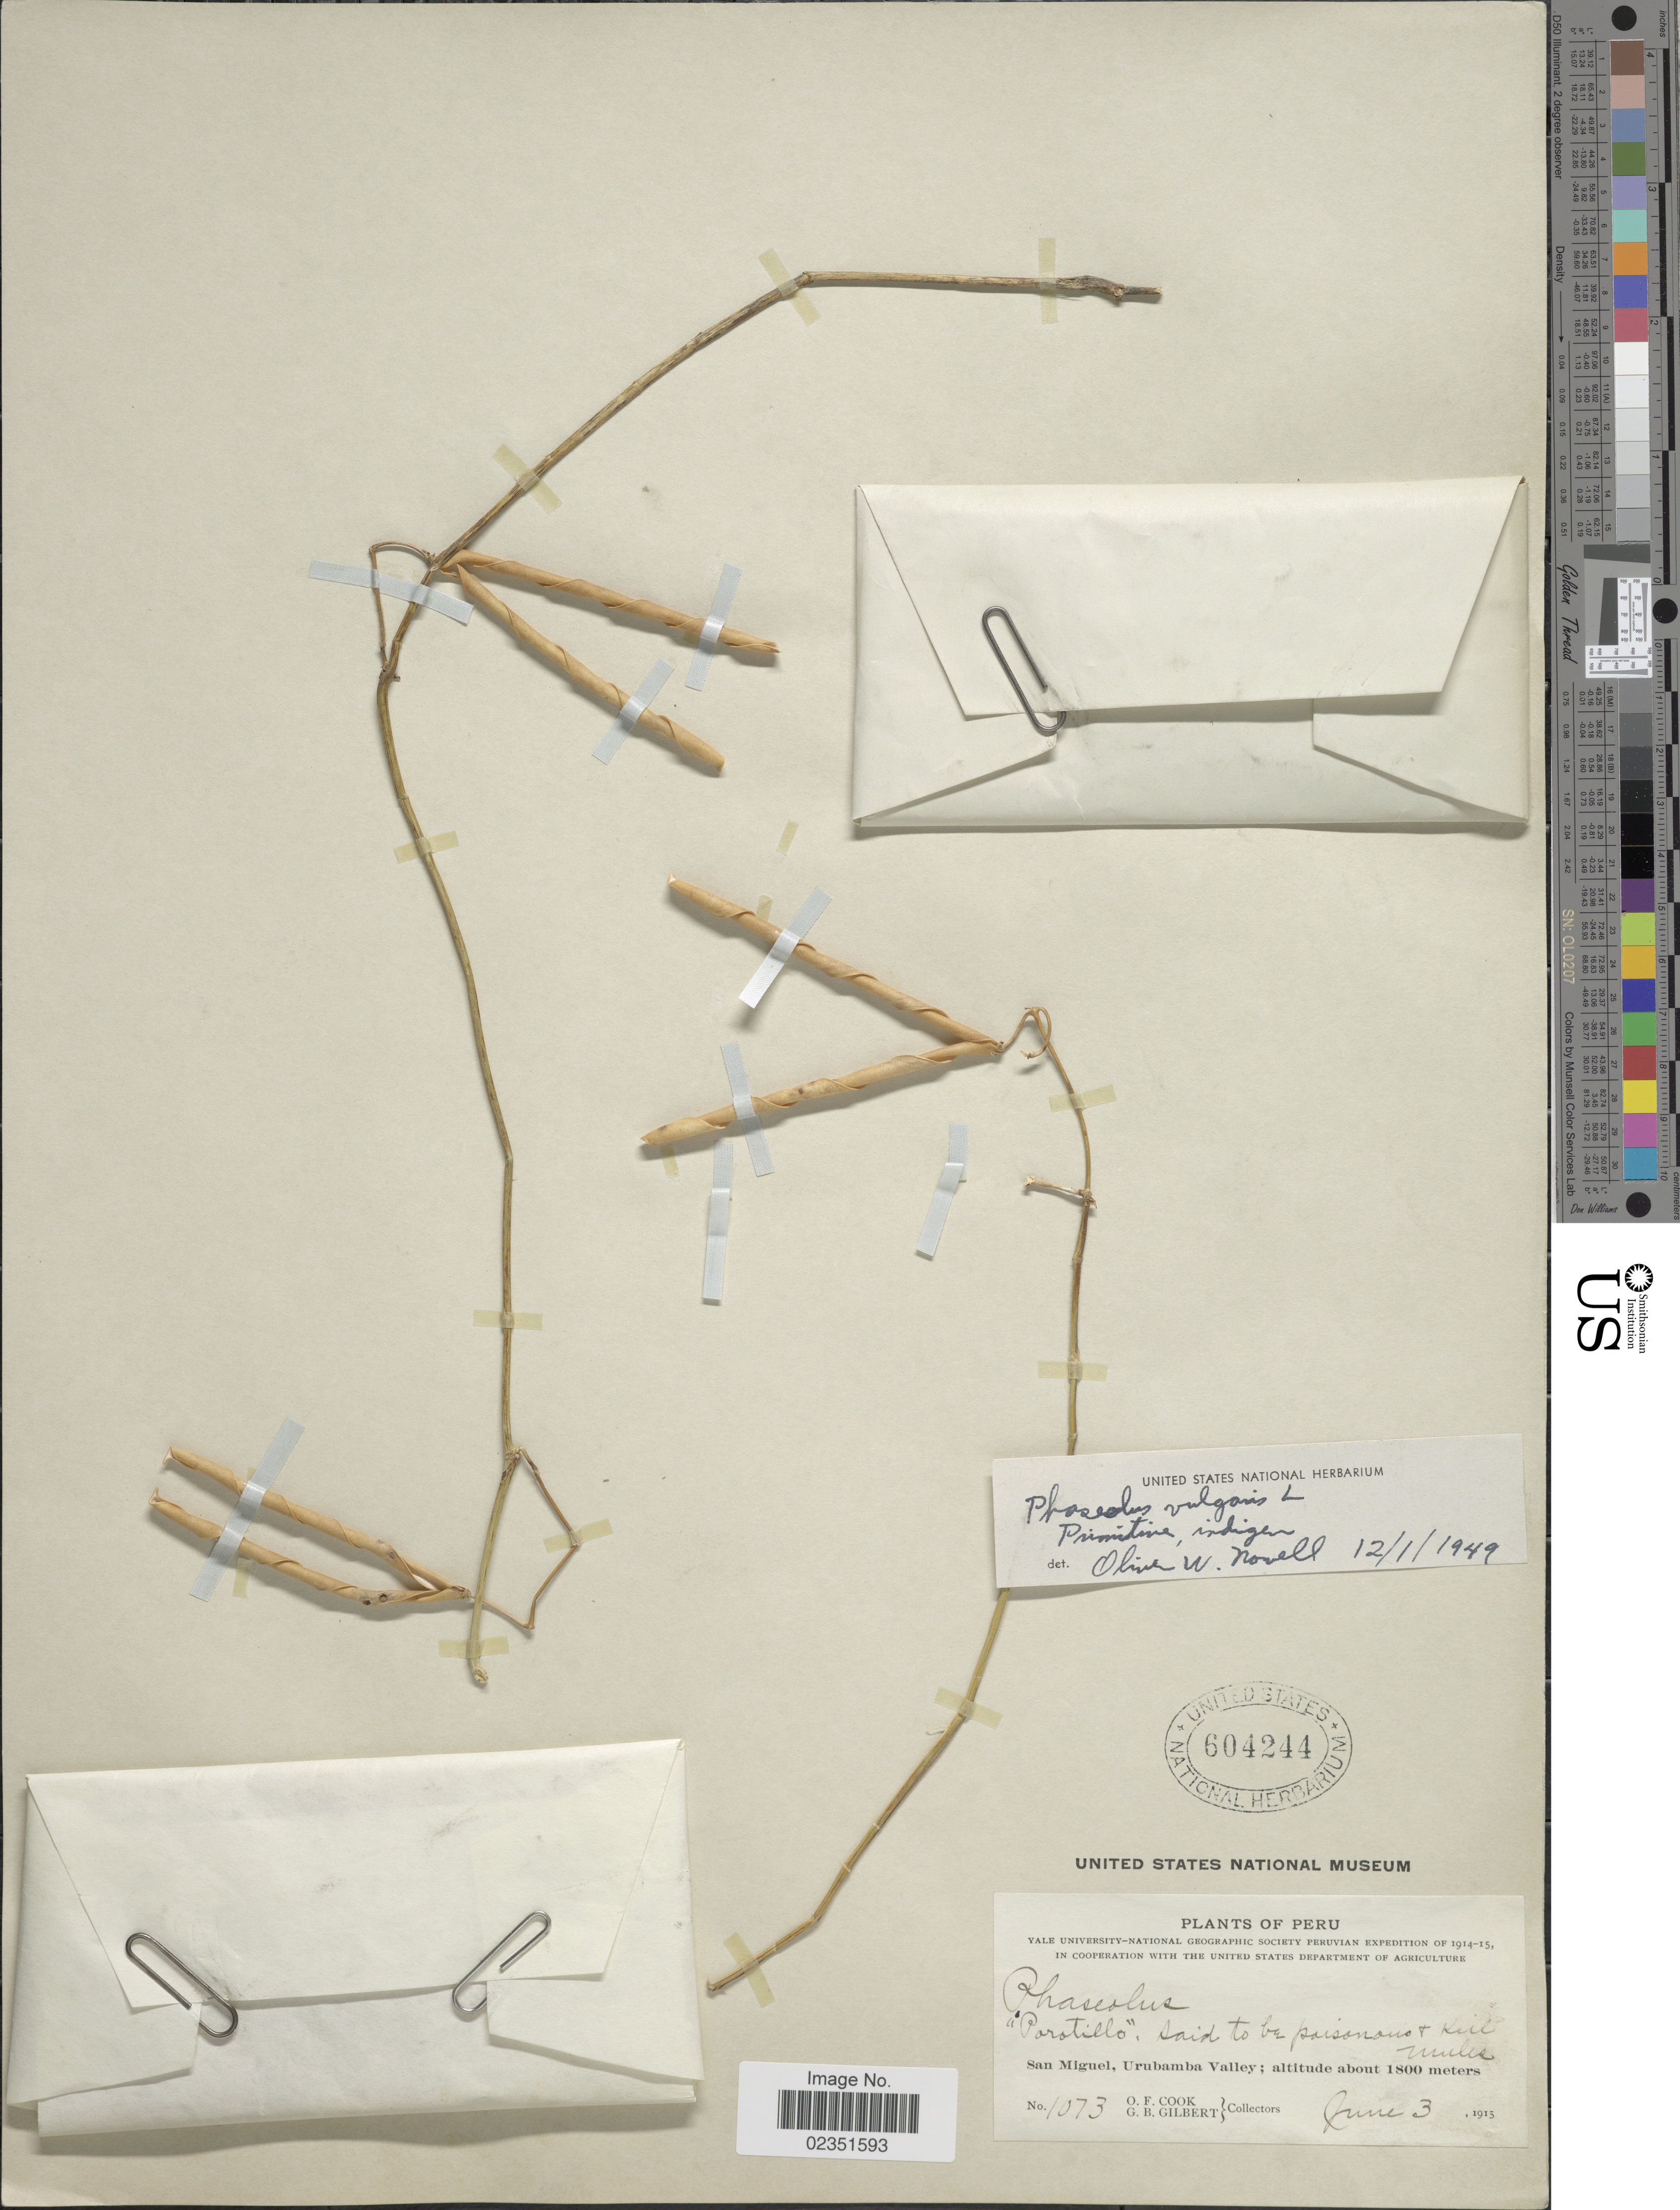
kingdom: Plantae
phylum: Tracheophyta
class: Magnoliopsida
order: Fabales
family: Fabaceae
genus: Phaseolus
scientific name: Phaseolus vulgaris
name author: L.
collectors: O. F. Cook & G. B. Gilbert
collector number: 1073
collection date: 1915-06-03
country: Peru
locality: San Miguel, Urubamba Valley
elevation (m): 1800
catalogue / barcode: US 604244